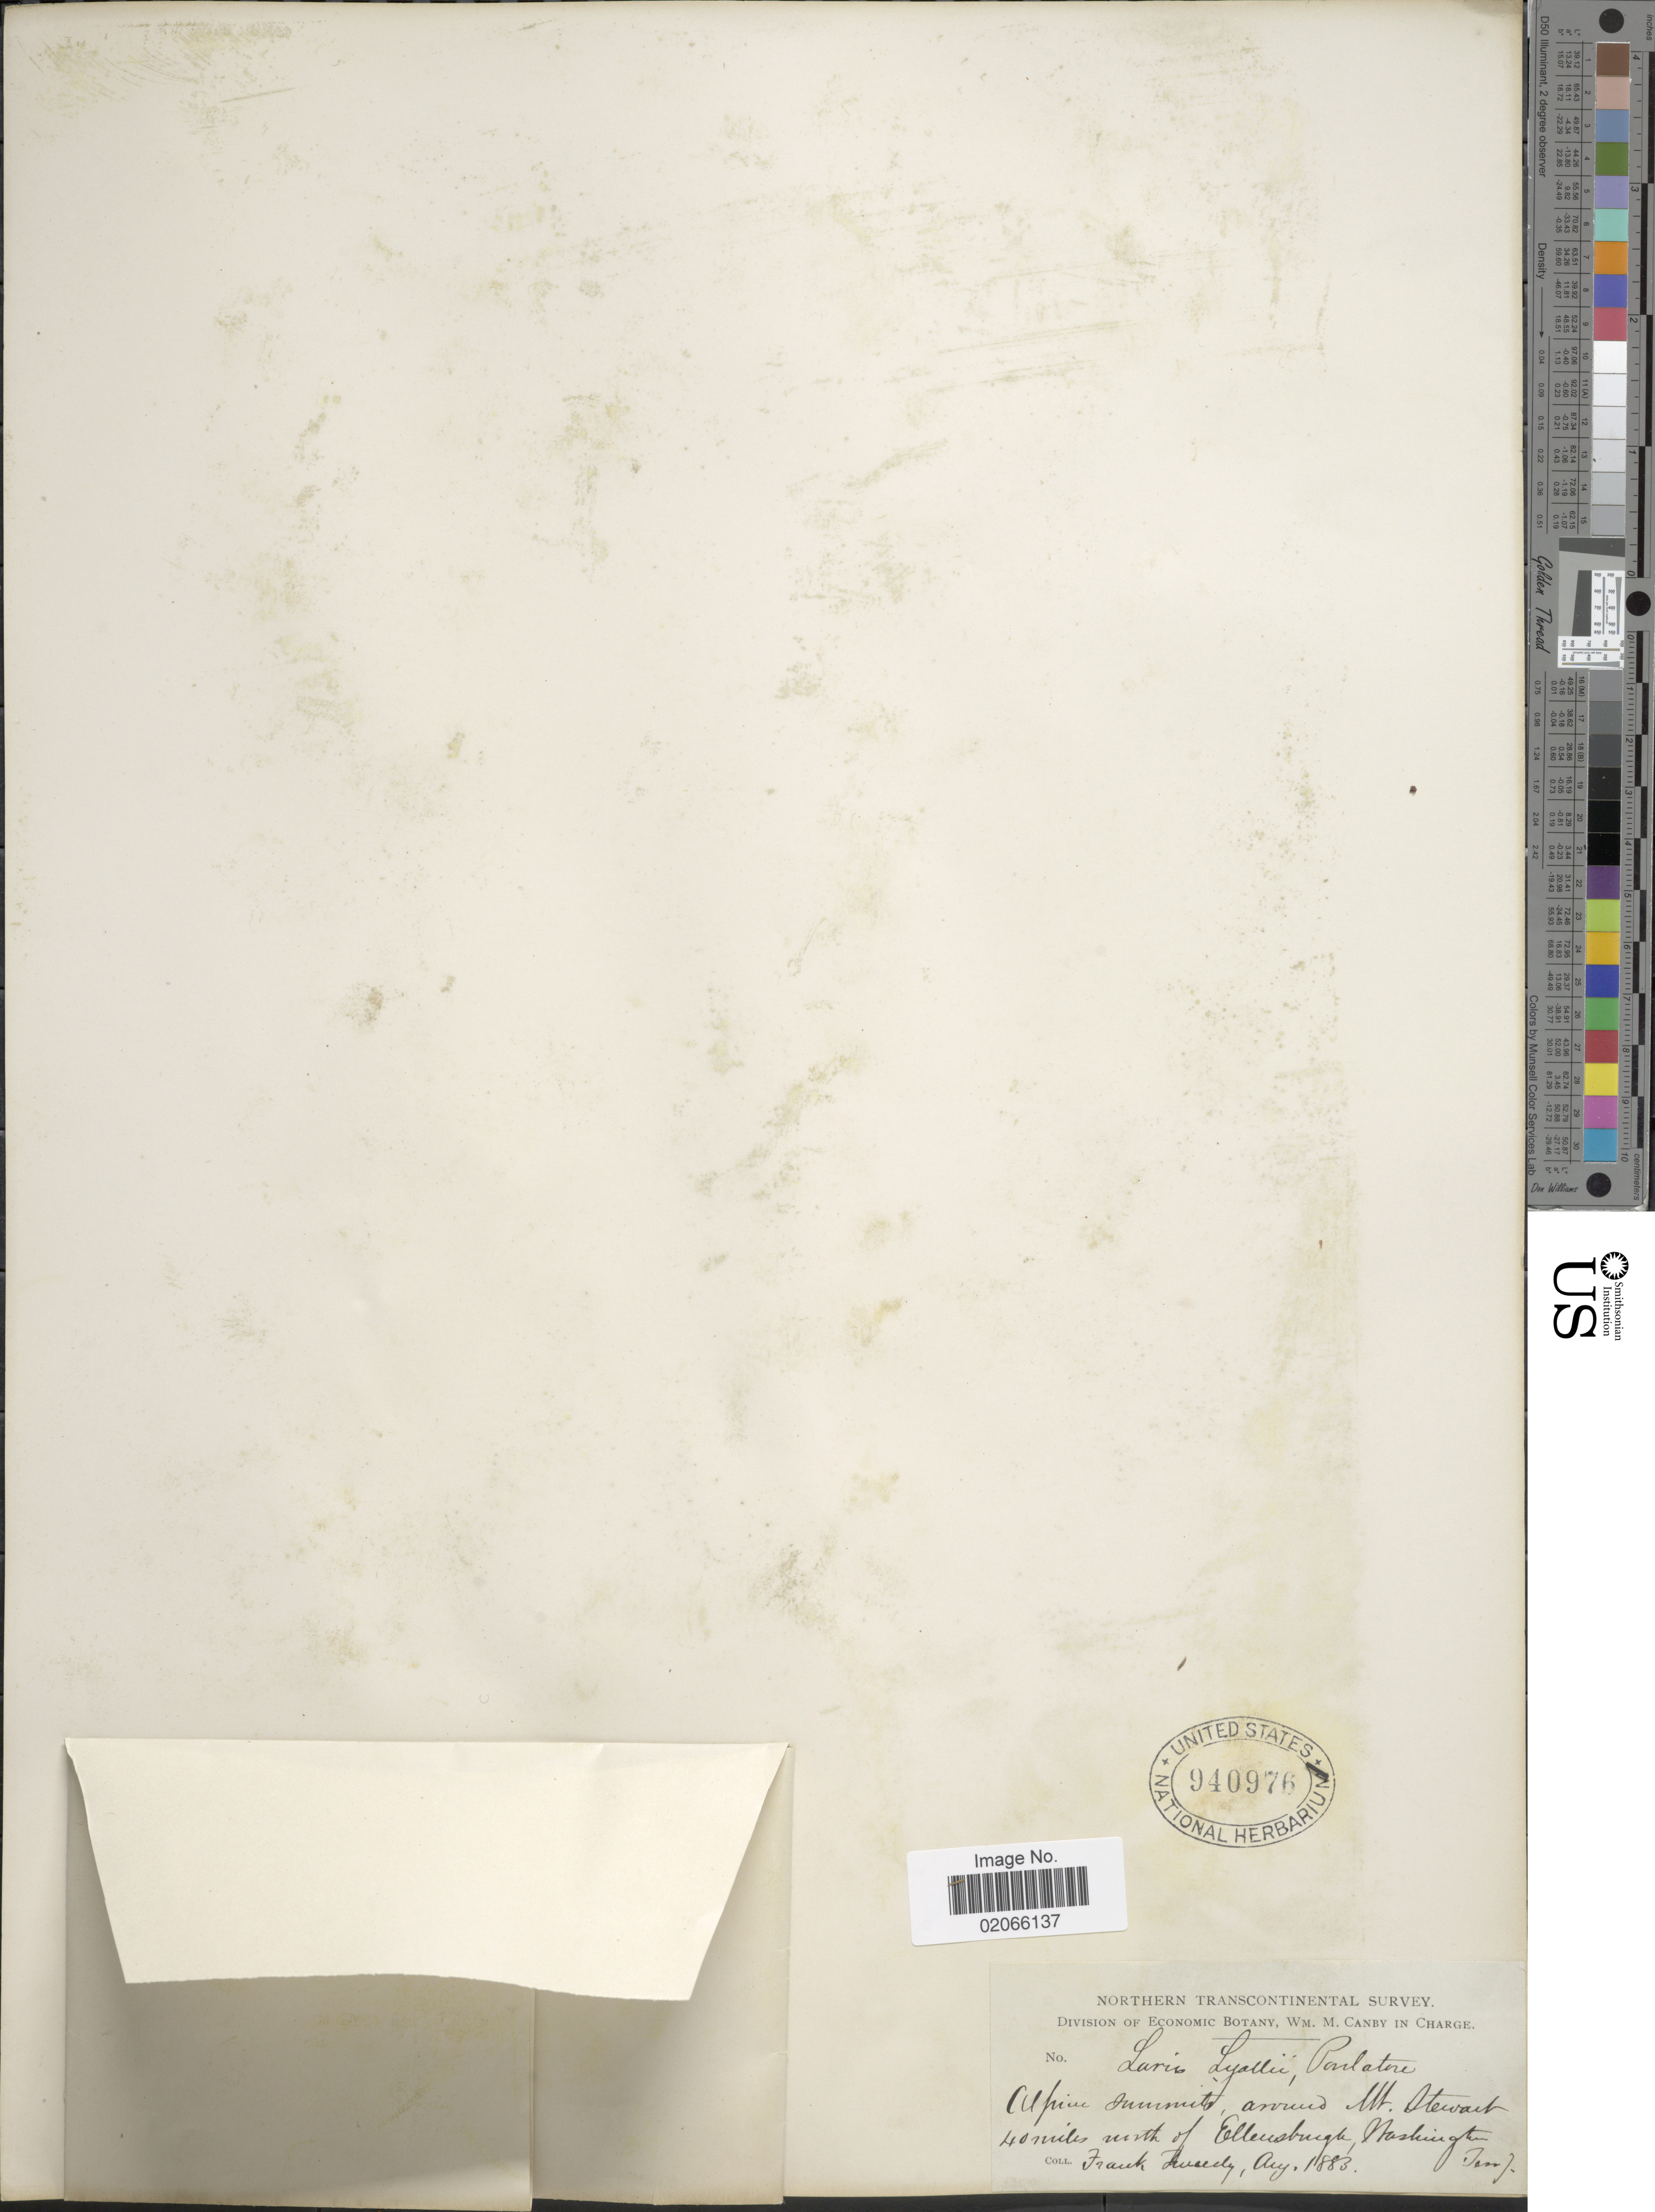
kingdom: Plantae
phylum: Tracheophyta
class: Pinopsida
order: Pinales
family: Pinaceae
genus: Larix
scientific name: Larix lyallii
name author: Parl.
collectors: F. Tweedy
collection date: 1883-08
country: United States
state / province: Washington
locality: Alphine summit, around Mt. Stewart 40 miles north of Ellensburgh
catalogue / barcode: US 940976